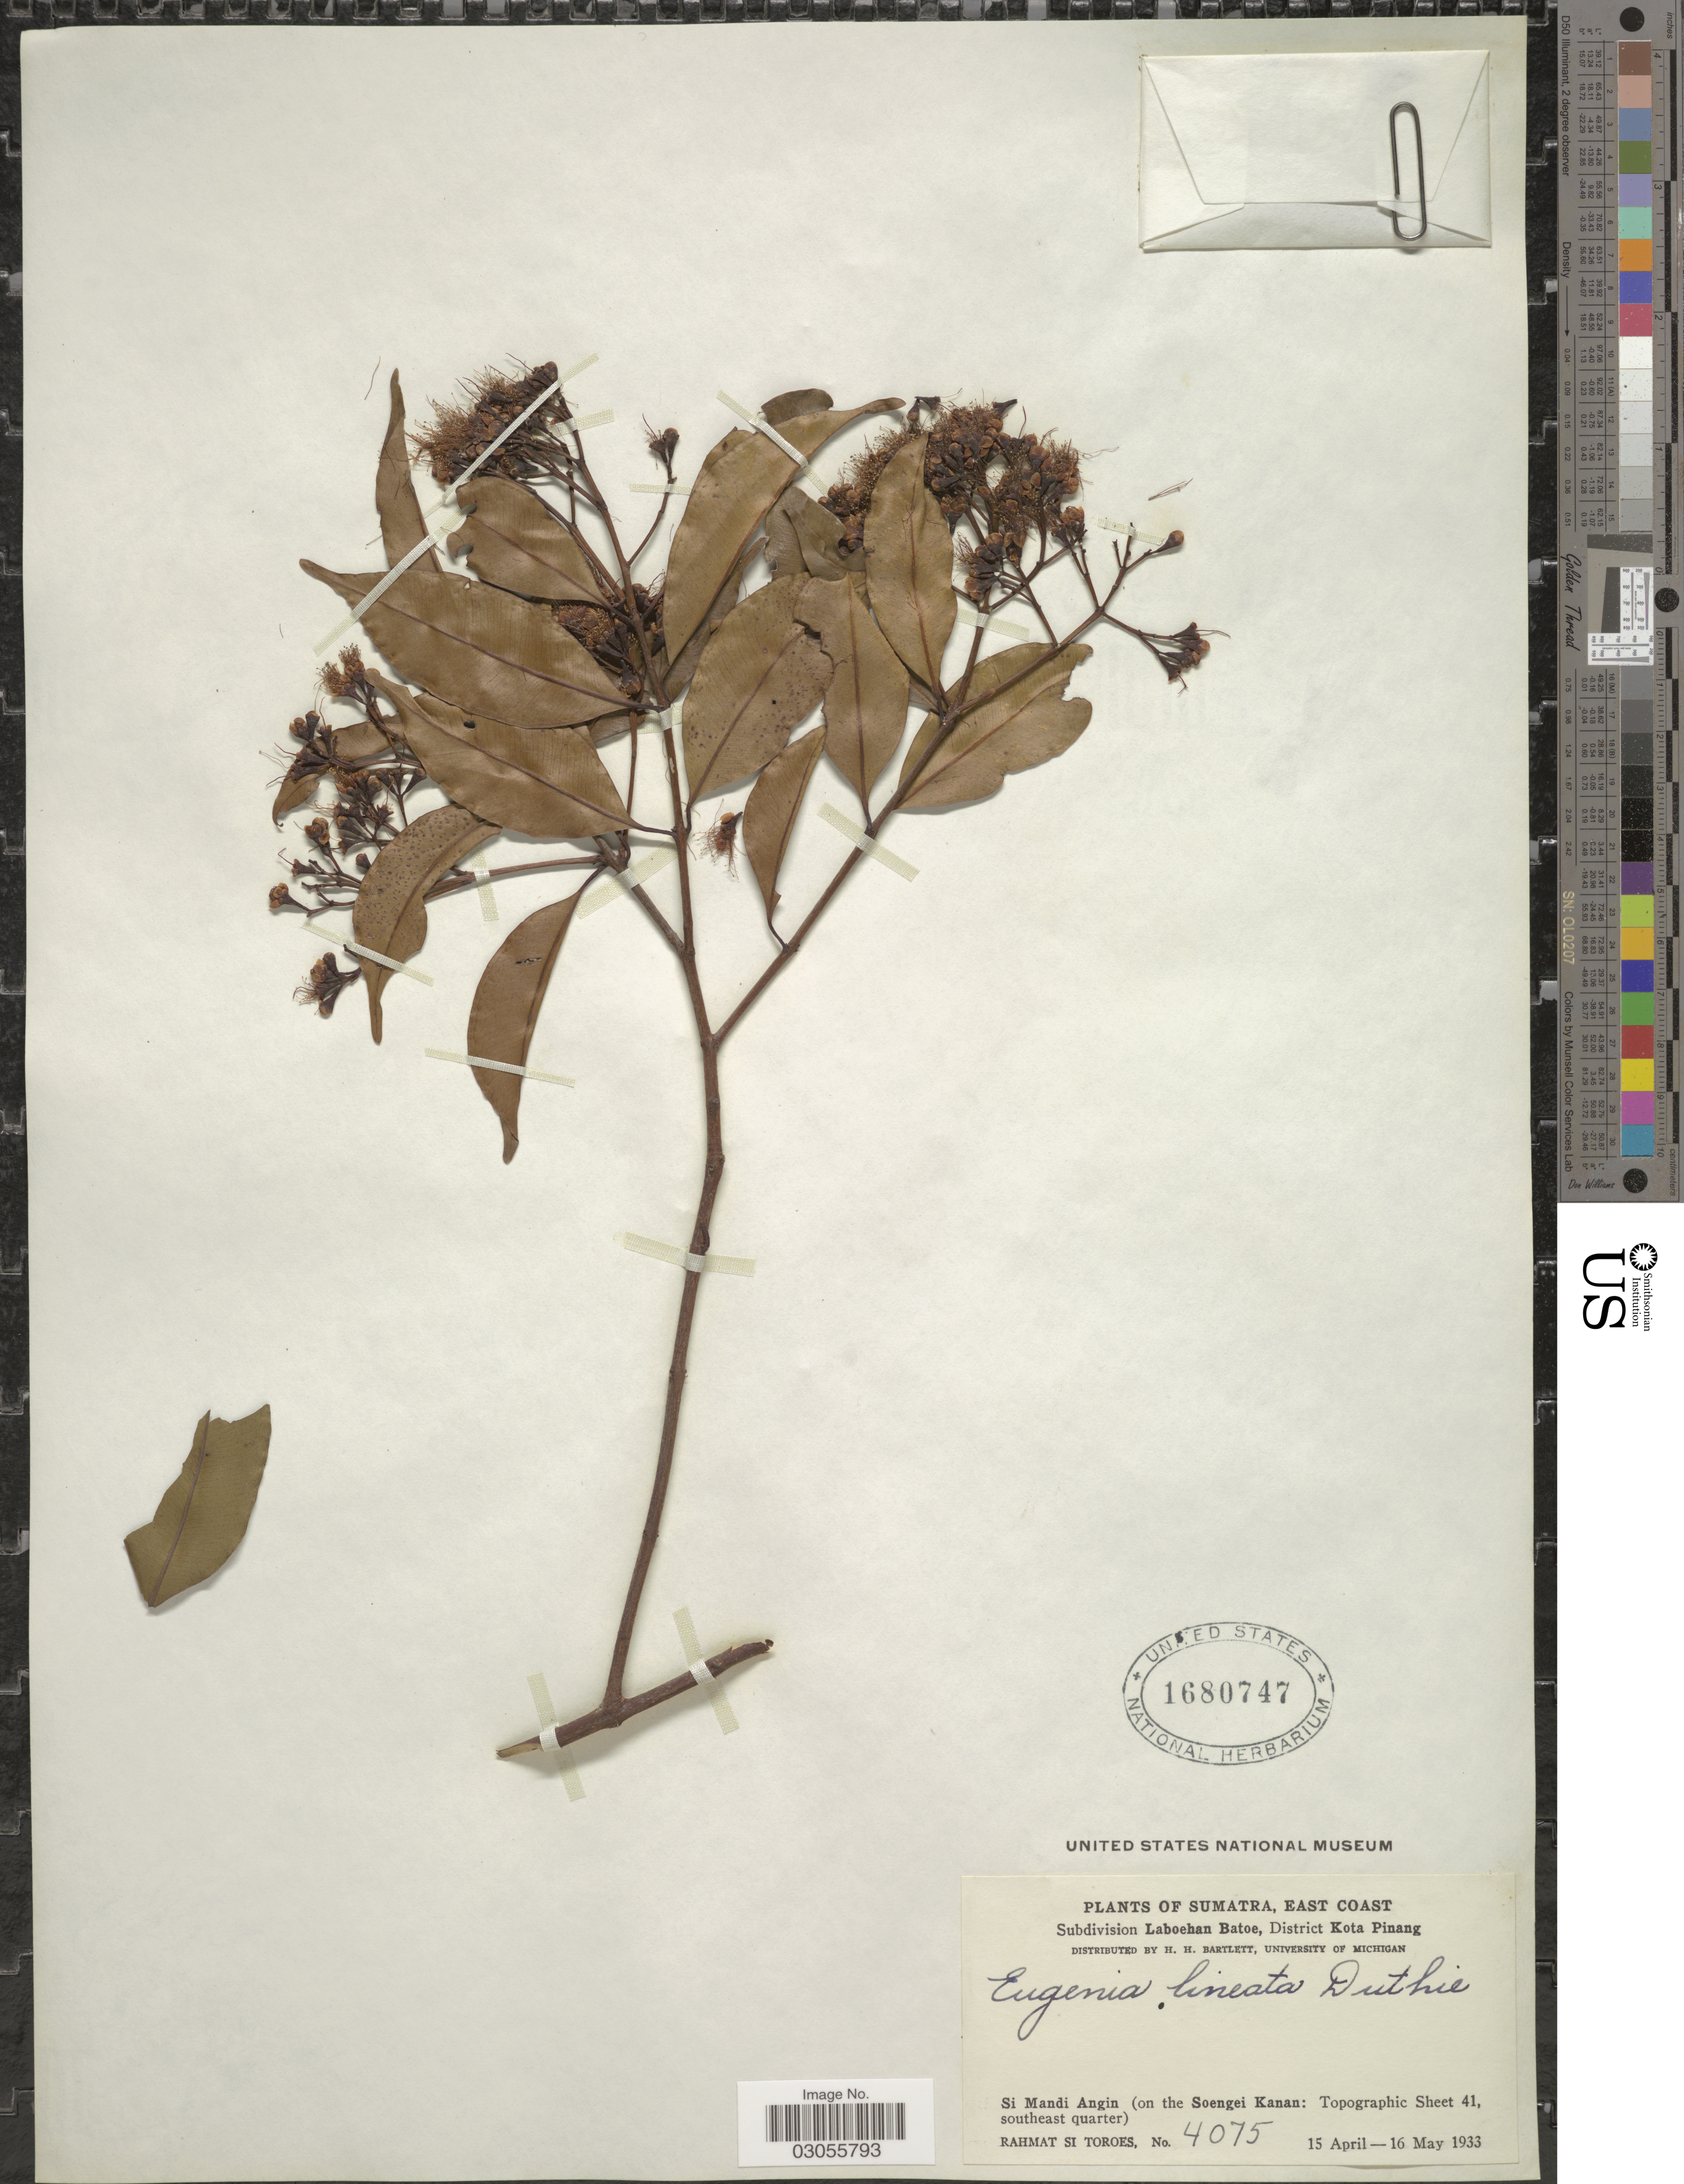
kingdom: Plantae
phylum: Tracheophyta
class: Magnoliopsida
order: Myrtales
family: Myrtaceae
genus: Syzygium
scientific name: Syzygium cerasiforme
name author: (Blume) Merr. & L.M. Perry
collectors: Rahmat Si Boeea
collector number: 4075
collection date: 1933-04-15/1933-05-16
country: Indonesia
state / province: Sumatra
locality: East Coast. Si Mandi Angin (on the Soengei Kanan: Topographic Sheet 41, southeast quarter). Subdivision Laboehan Batoe, District Kota Pinang.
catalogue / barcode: US 1680747